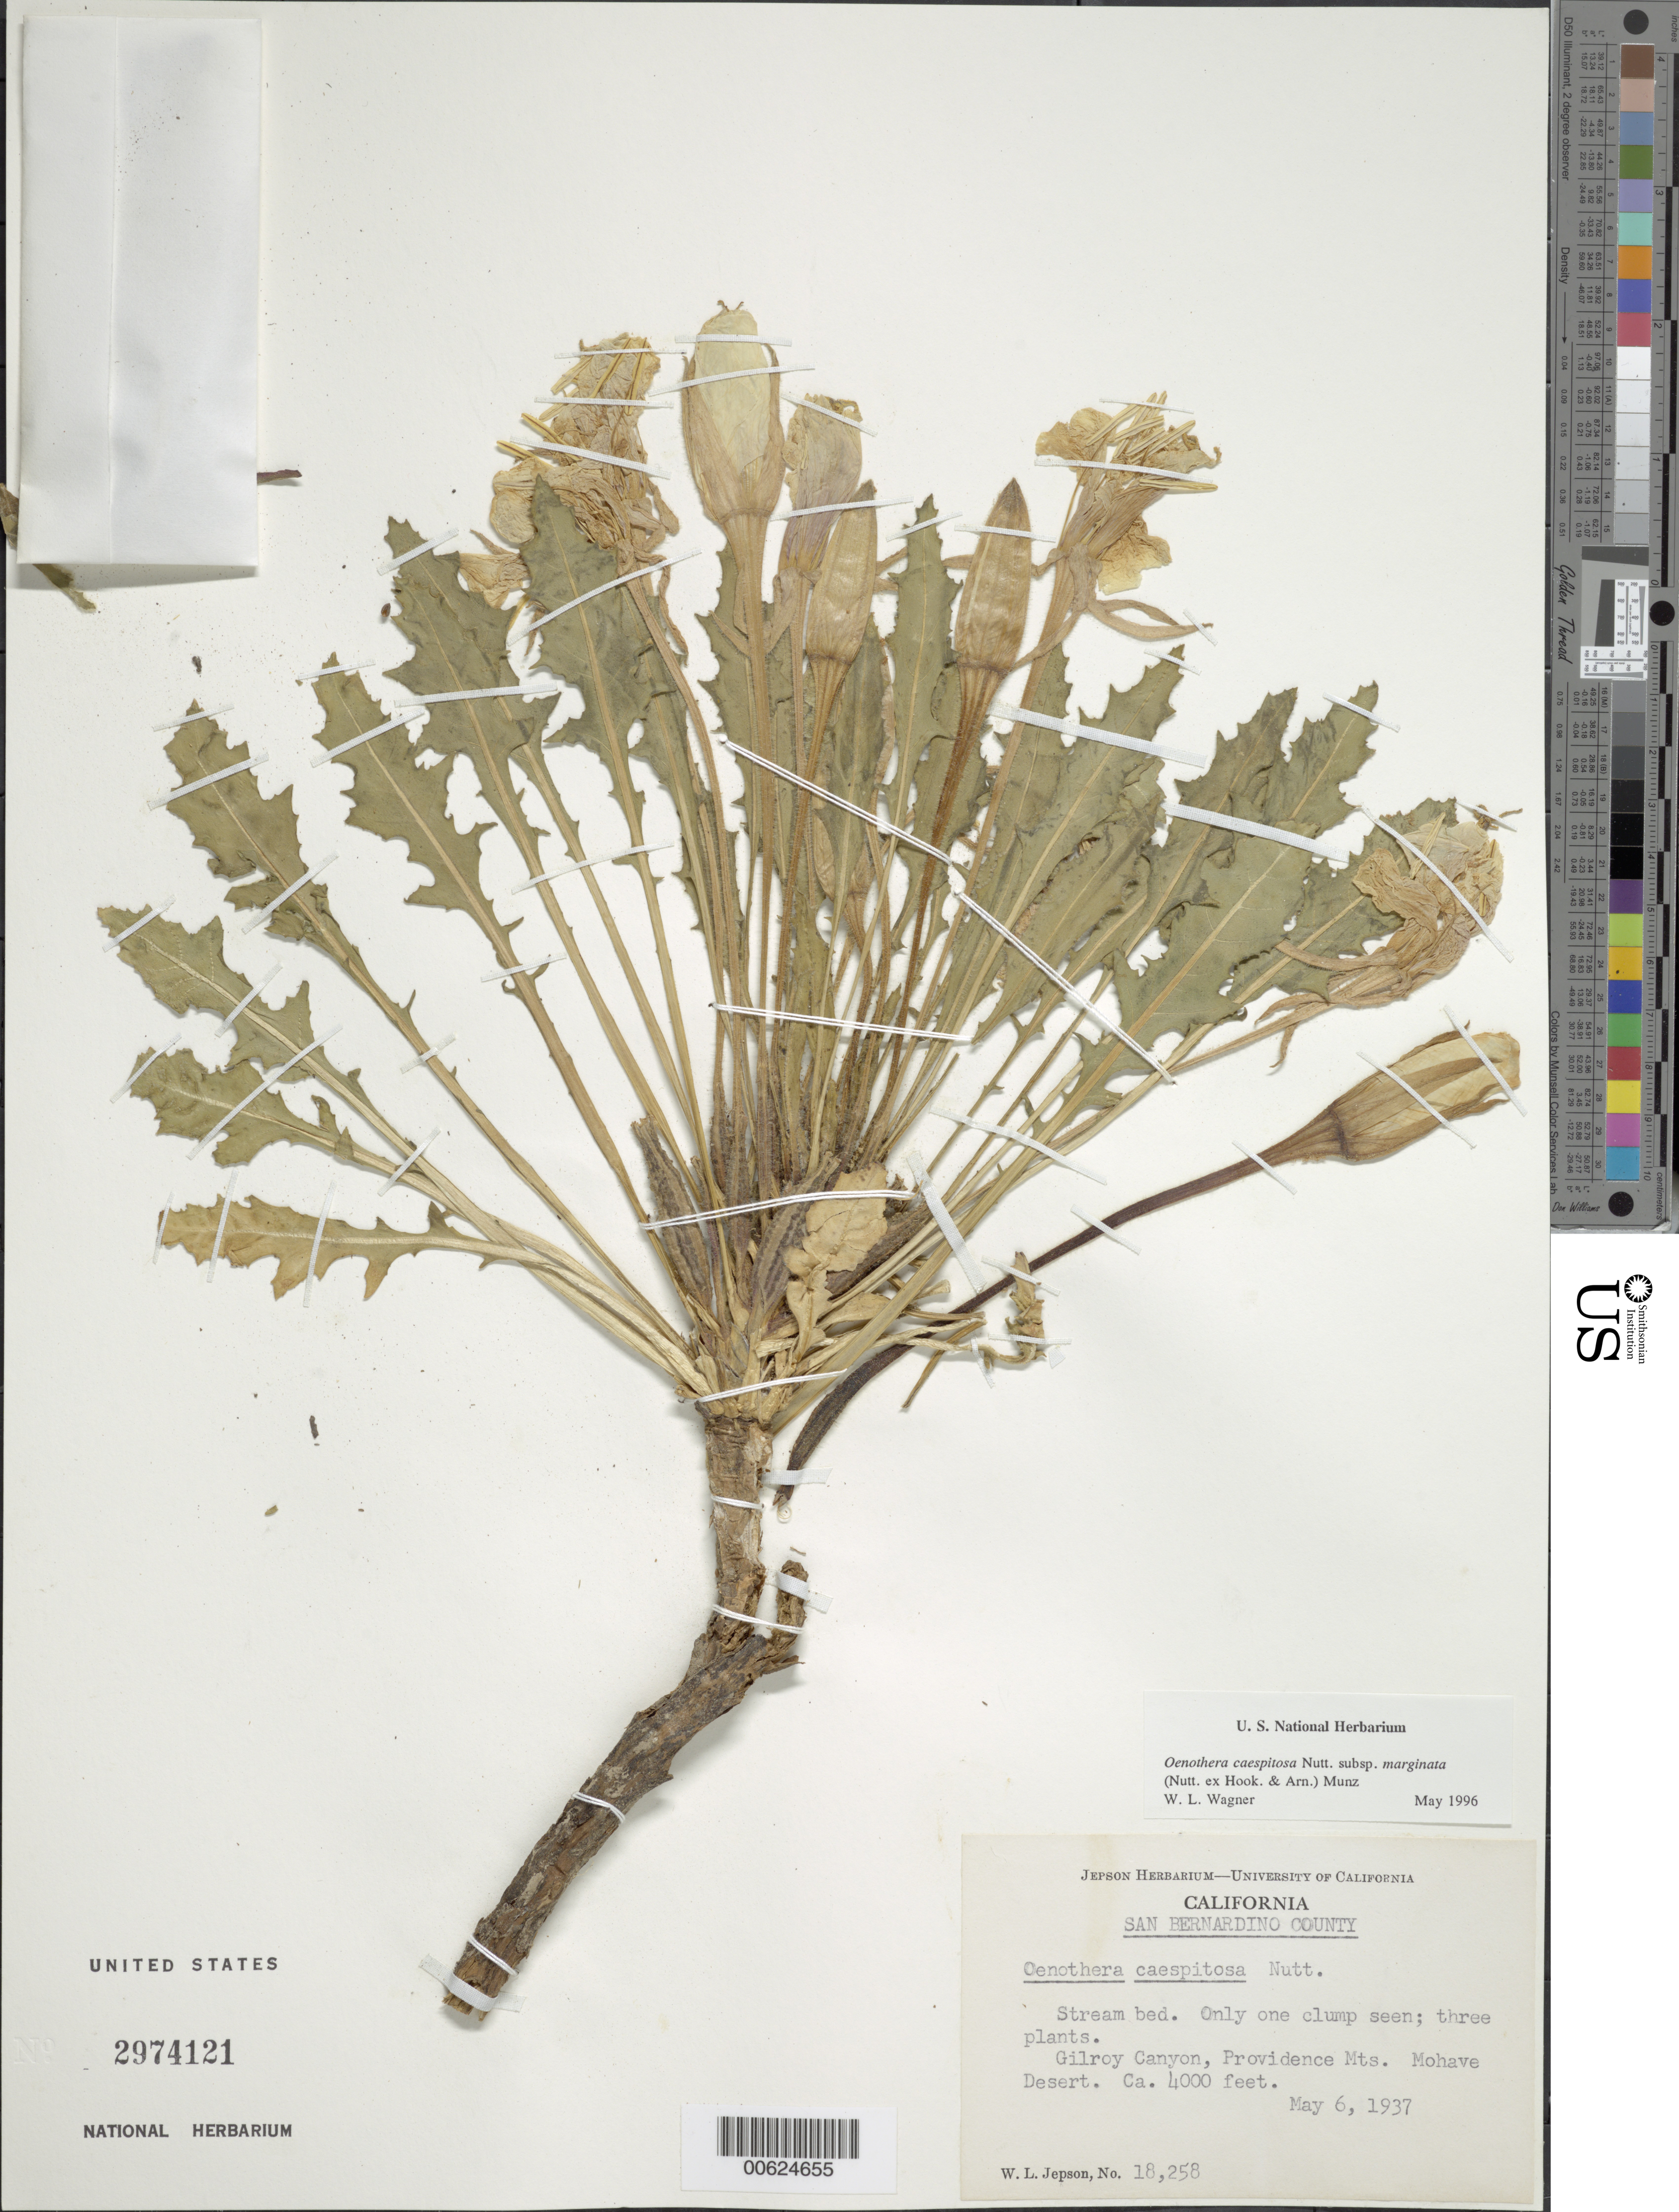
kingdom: Plantae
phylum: Tracheophyta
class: Magnoliopsida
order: Myrtales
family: Onagraceae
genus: Oenothera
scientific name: Oenothera cespitosa subsp. marginata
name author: (Nutt. ex Hook. & Arn.) Munz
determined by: Wagner, W. L., (BOT), Smithsonian Institution - National Museum of Natural History (UNITED STATES)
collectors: W. L. Jepson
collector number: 18258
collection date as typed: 06 May 1937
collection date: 1937-05-06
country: United States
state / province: California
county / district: San Bernardino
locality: Gilroy Canyon, Providence Mts. Mohave Desert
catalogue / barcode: US 2974121